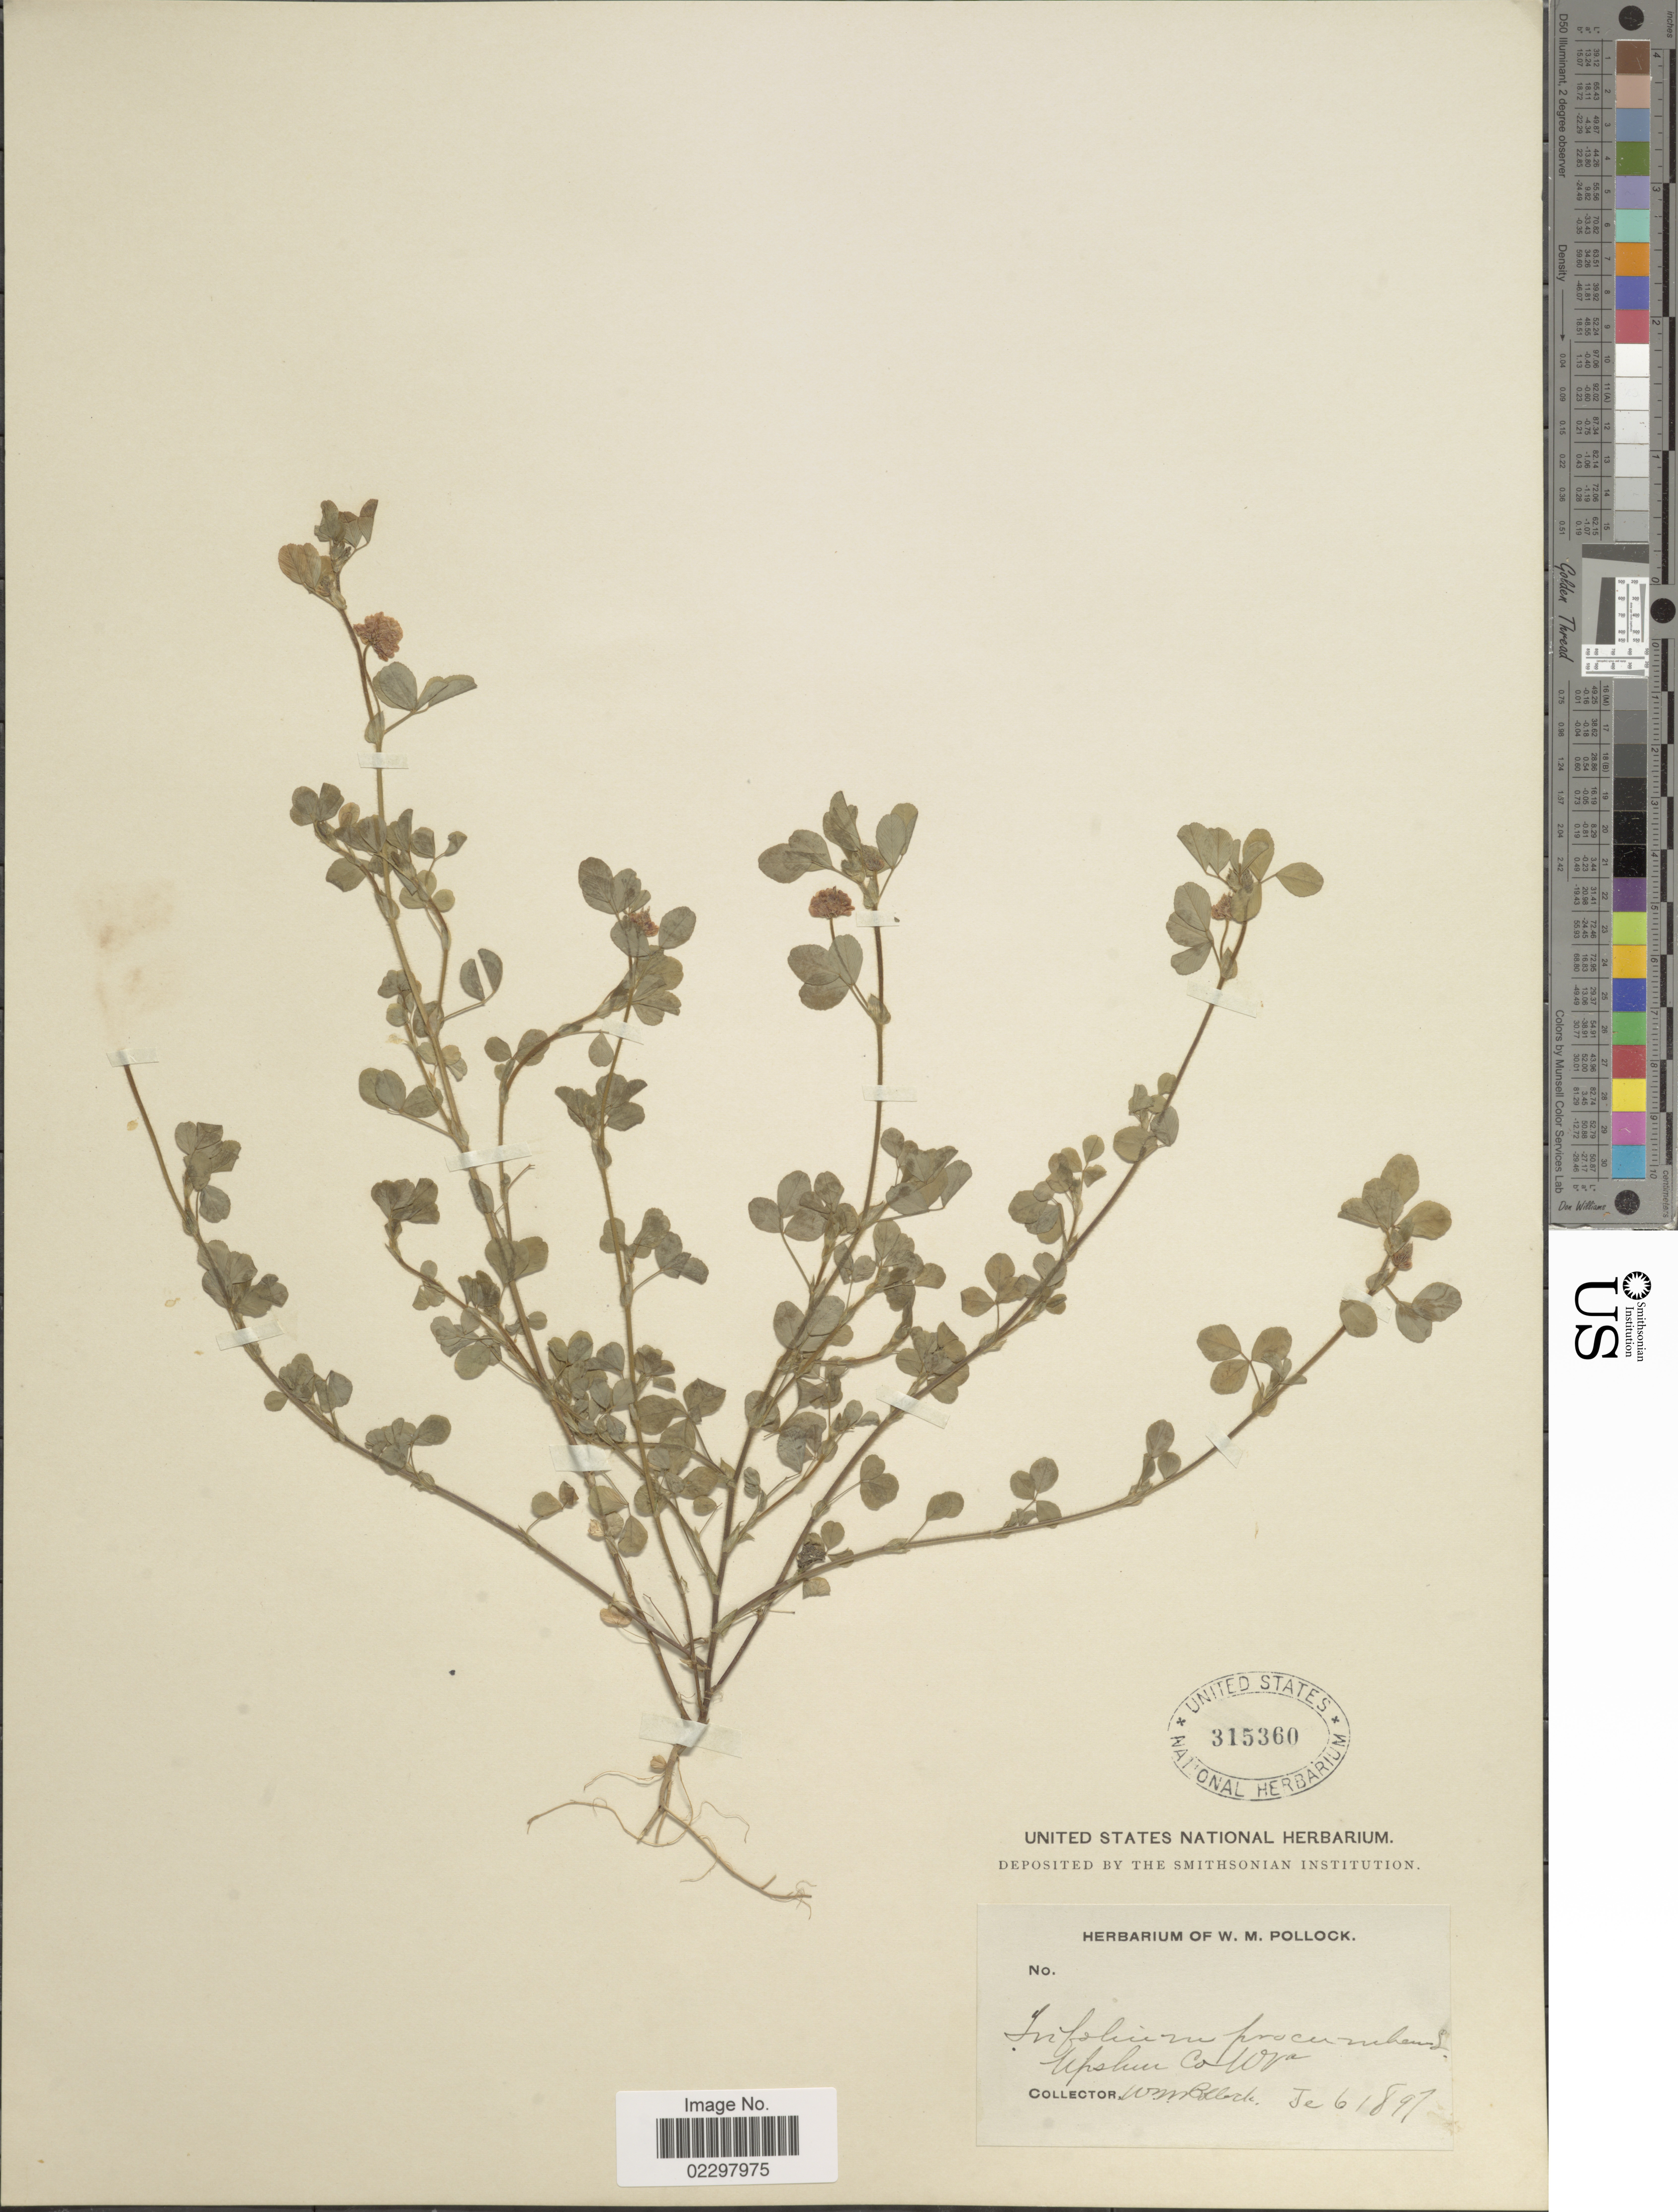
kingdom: Plantae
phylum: Tracheophyta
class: Magnoliopsida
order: Fabales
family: Fabaceae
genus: Trifolium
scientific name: Trifolium procumbens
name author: L.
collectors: W. M. Pollock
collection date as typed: Je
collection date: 1897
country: United States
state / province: West Virginia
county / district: Upshur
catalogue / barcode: US 35360